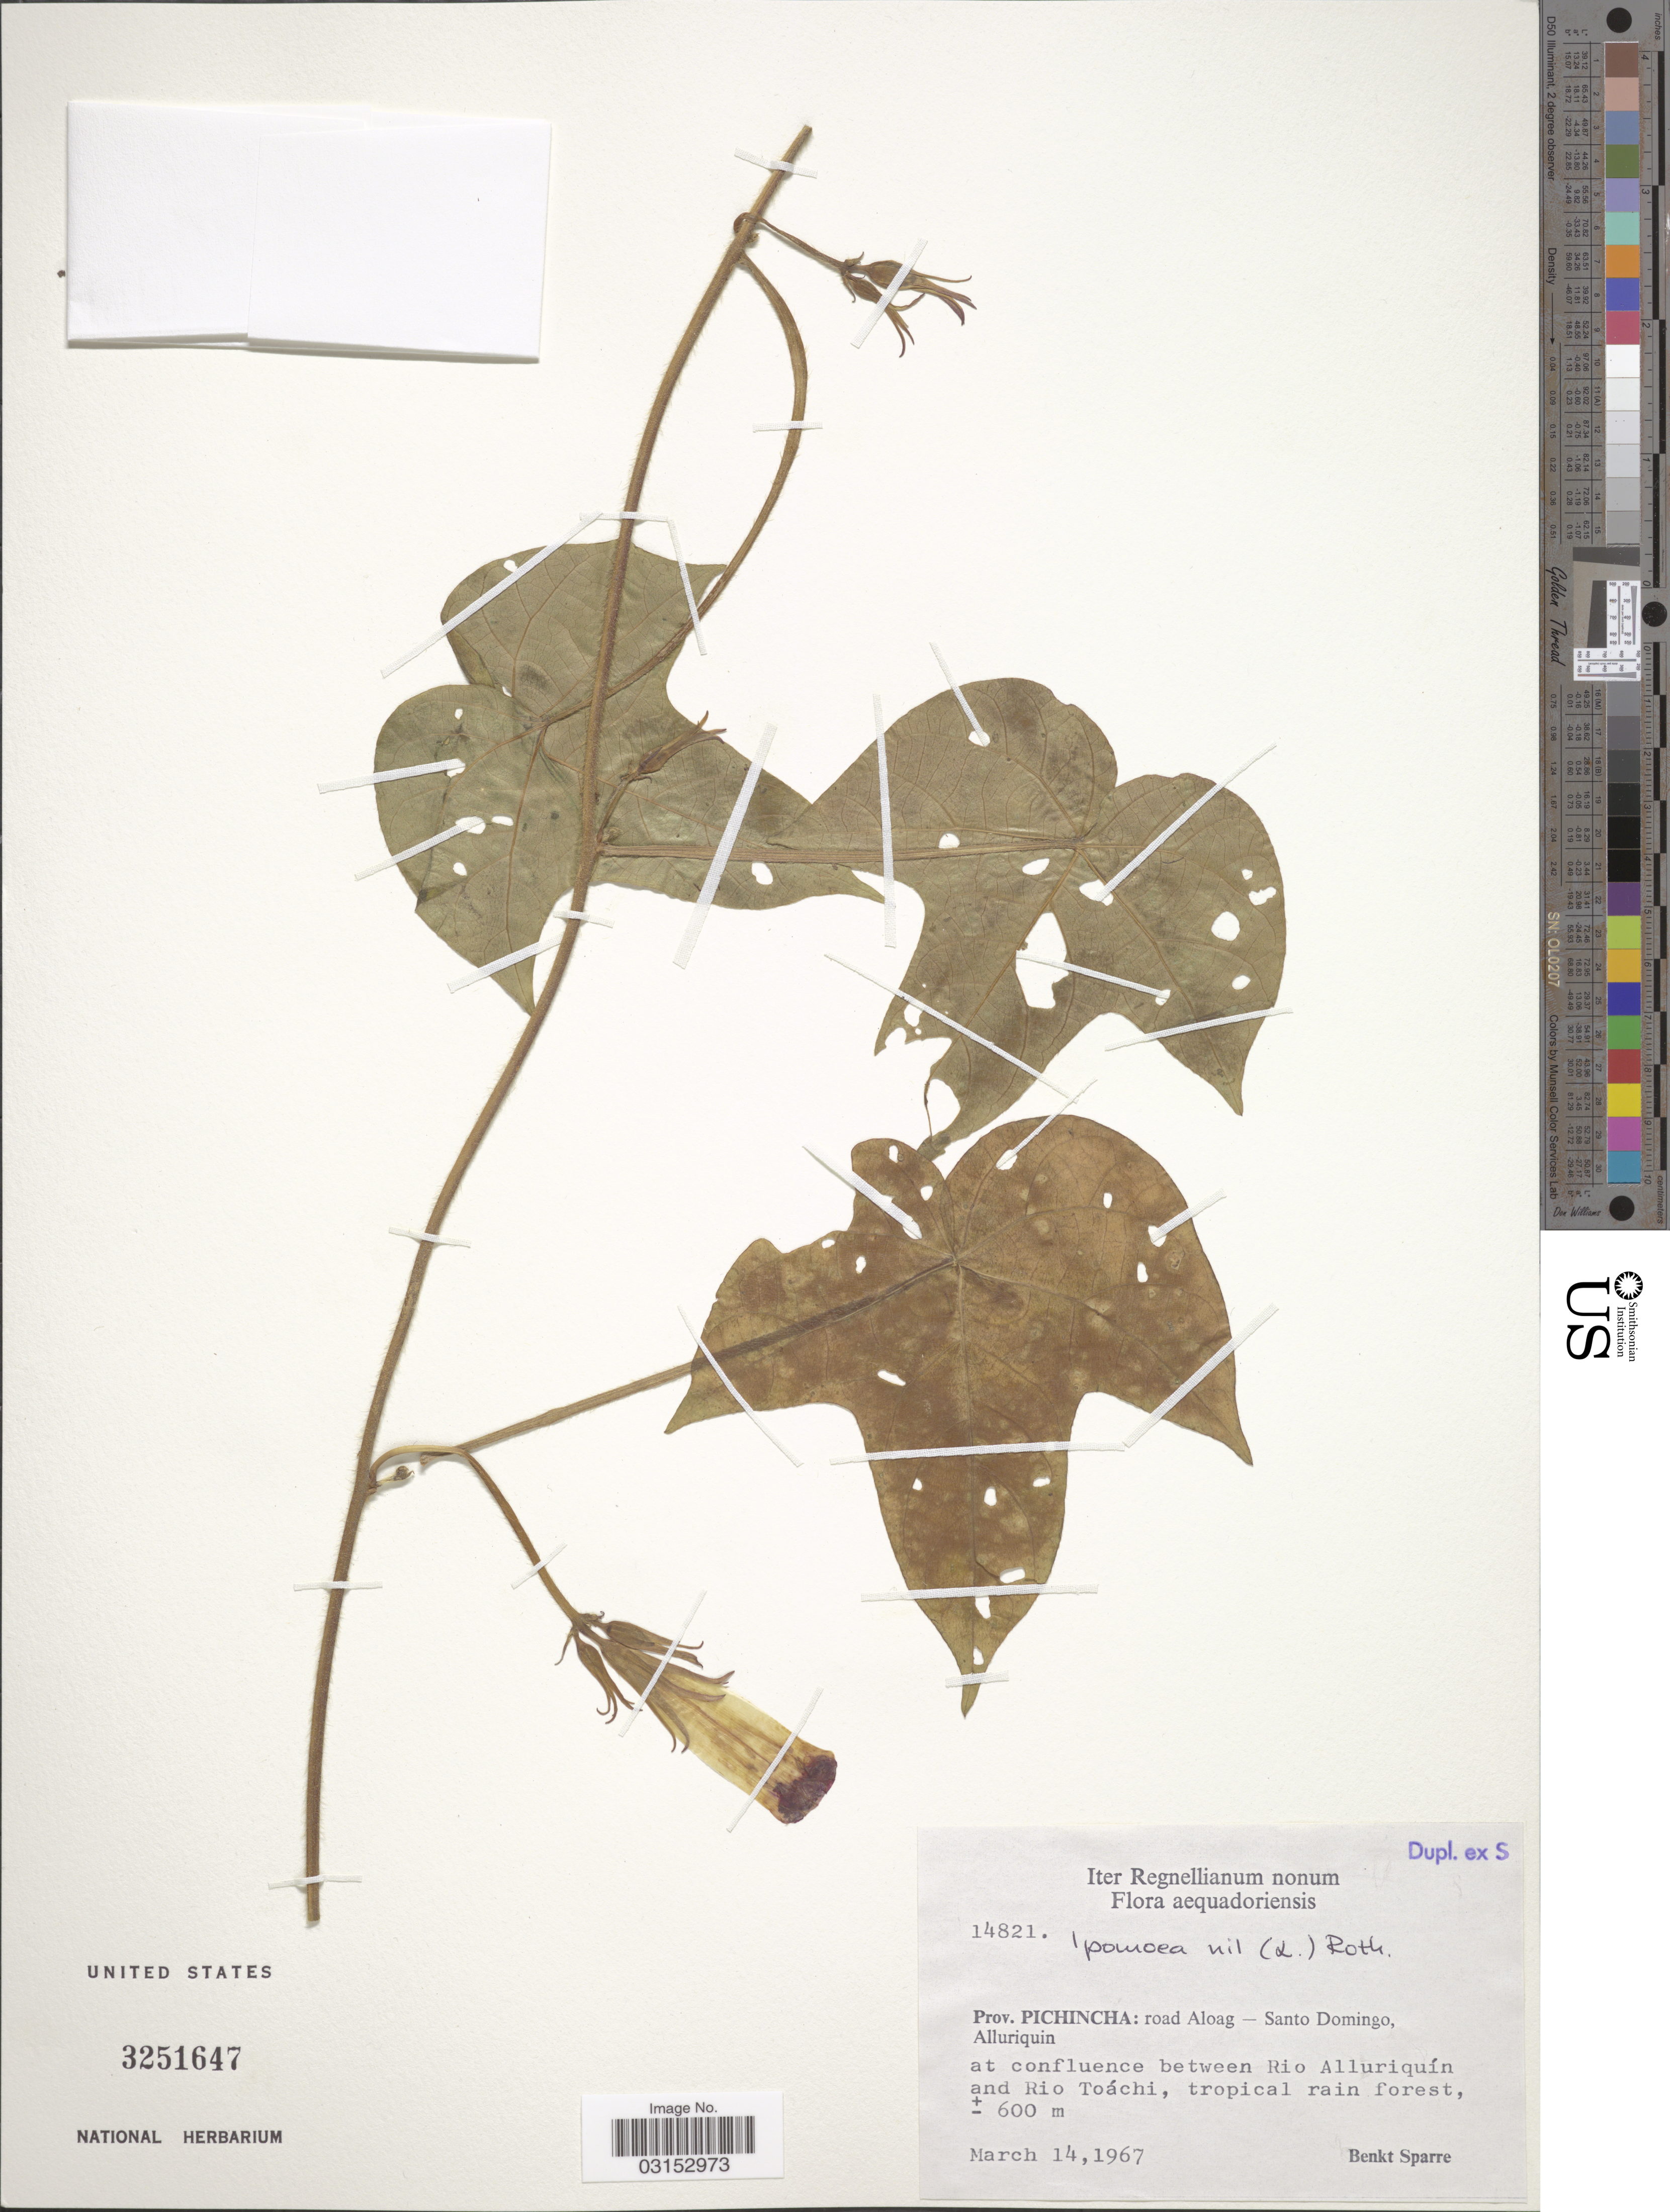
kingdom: Plantae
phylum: Tracheophyta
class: Magnoliopsida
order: Solanales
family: Convolvulaceae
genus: Ipomoea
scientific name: Ipomoea nil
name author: (L.) Roth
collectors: B. Sparre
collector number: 14821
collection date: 1967-03-14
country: Ecuador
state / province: Pichincha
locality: Road Aloag - Santo Domingo, Alluriquin. At confluence between Rio Alluriquín and Rio Toáchi.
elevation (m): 600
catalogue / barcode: US 3251647